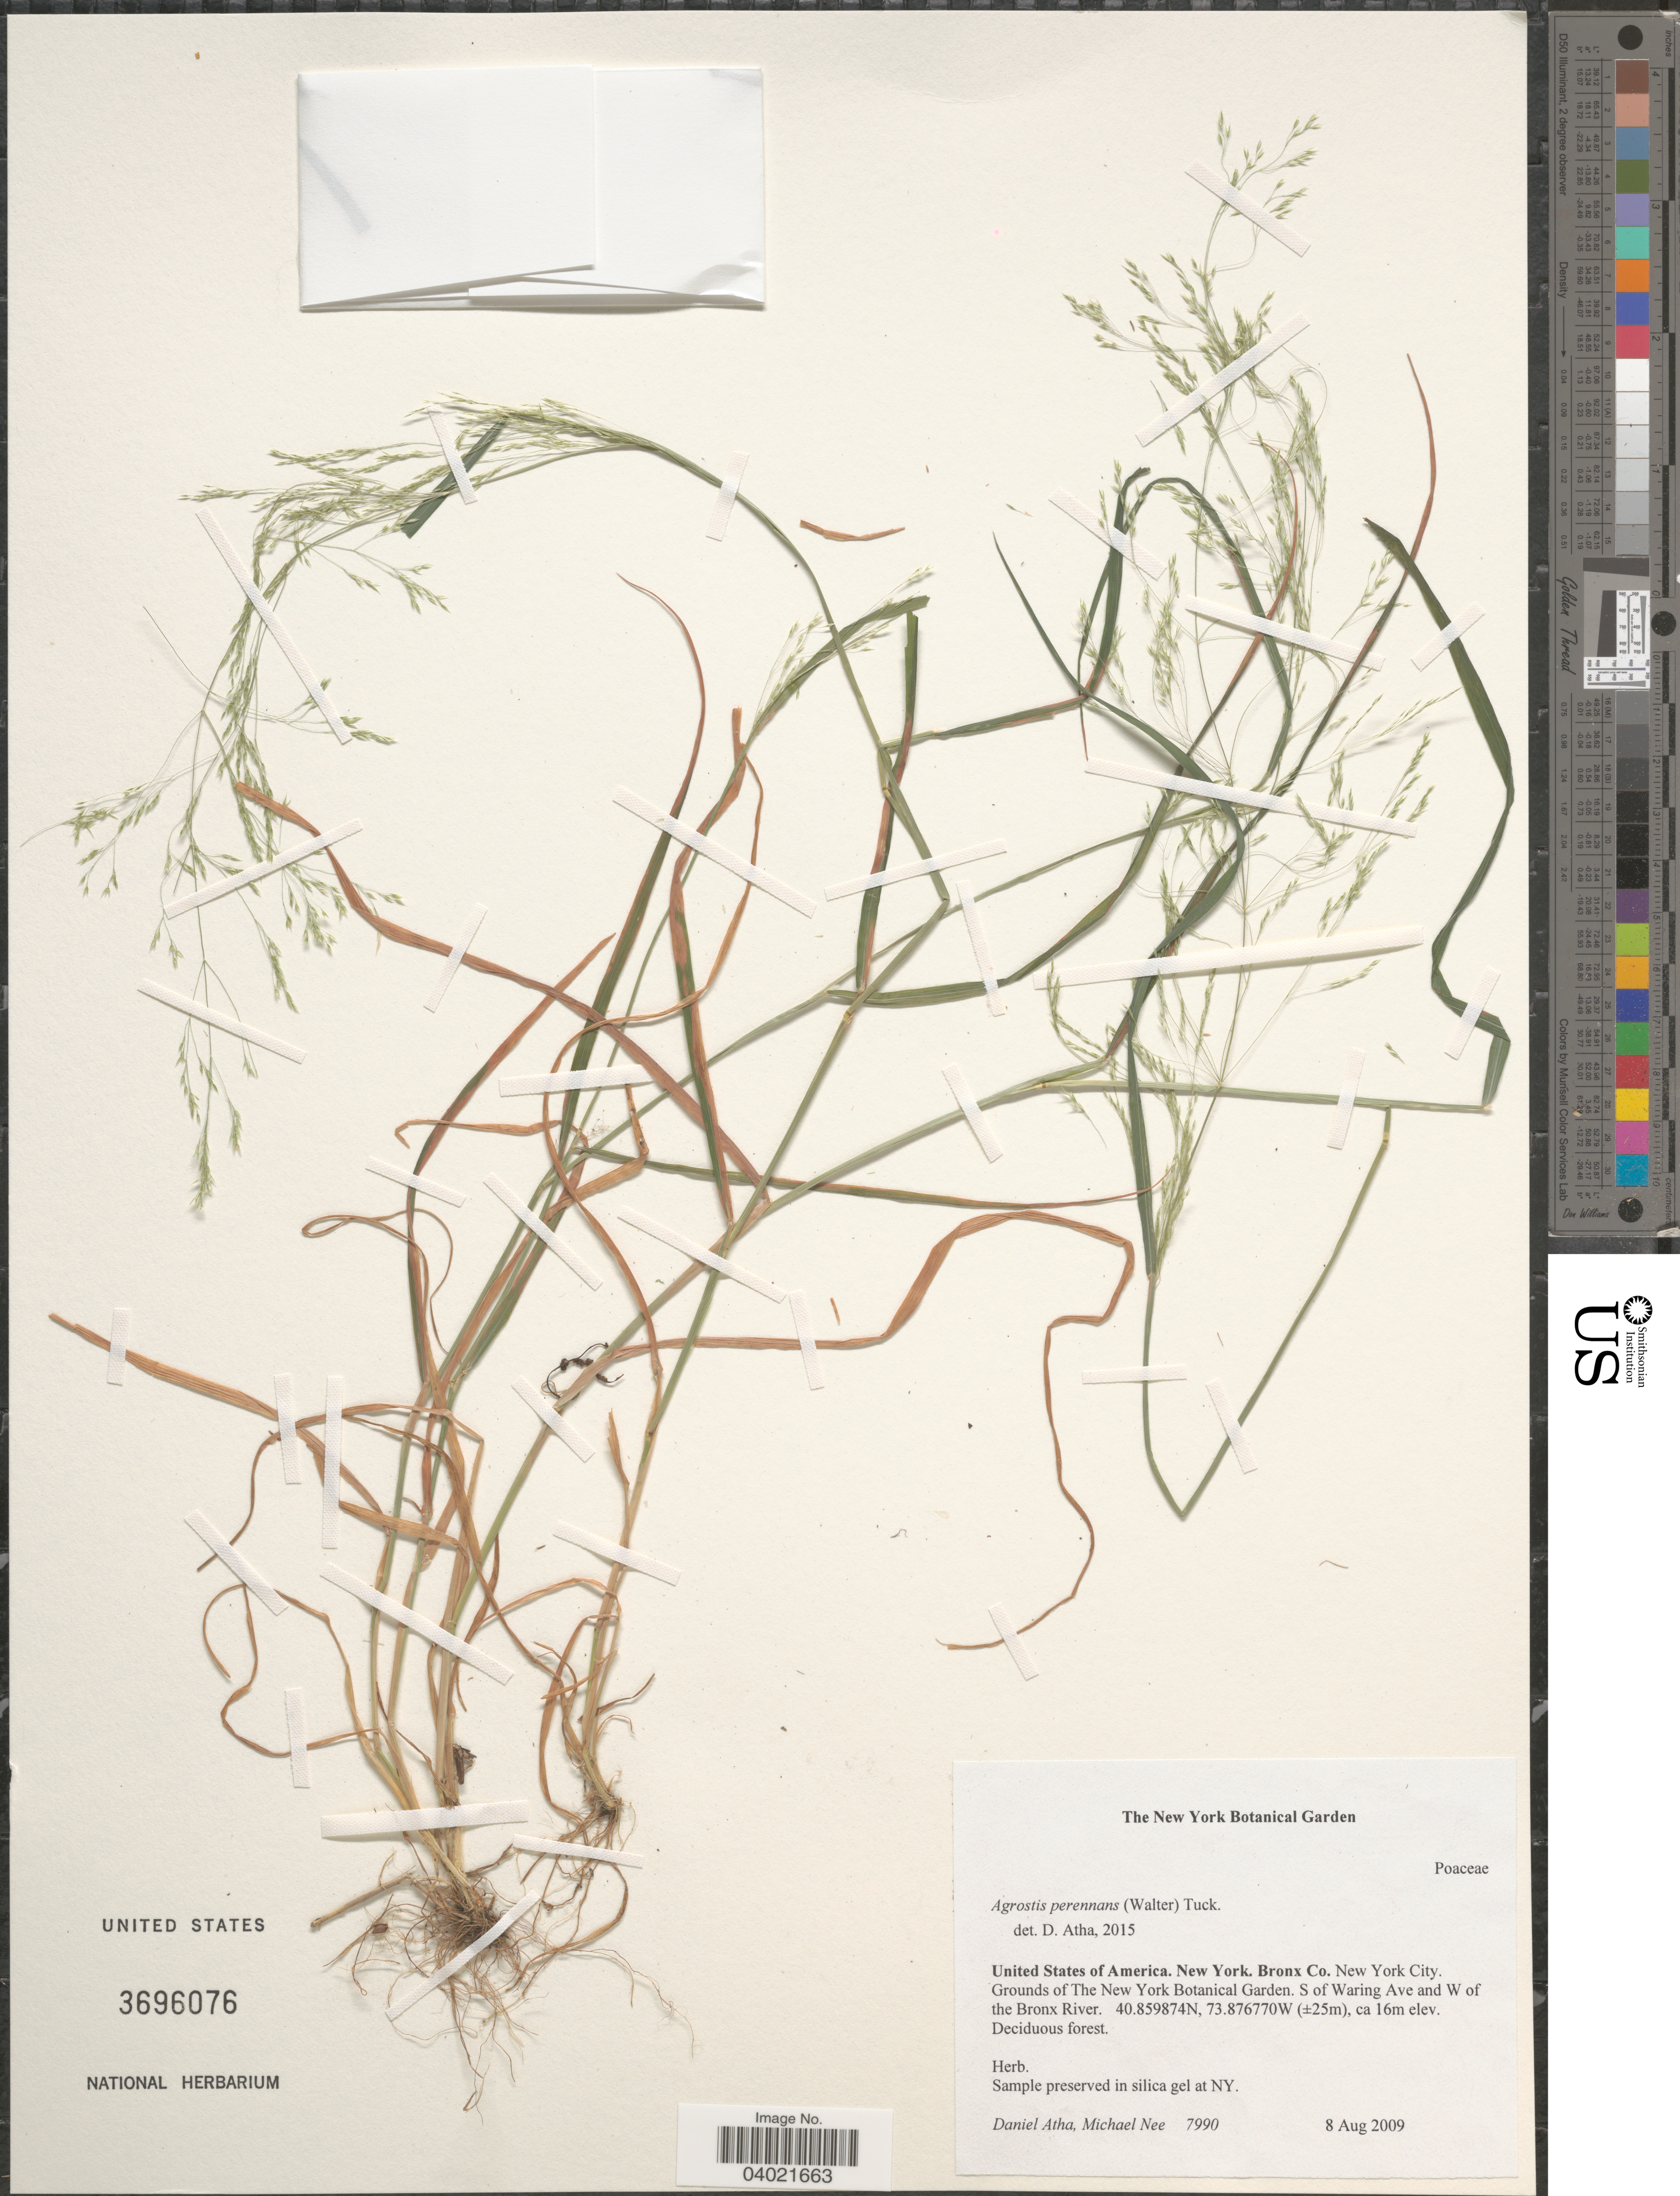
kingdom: Plantae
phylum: Tracheophyta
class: Liliopsida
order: Poales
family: Poaceae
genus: Agrostis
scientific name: Agrostis perennans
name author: (Walter) Tuck.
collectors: D. Atha & M. Nee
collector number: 7990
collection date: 2009-08-08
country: United States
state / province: New York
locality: Bronx Co. New York City. Grounds of The New York Botanical Garden. S of Waring Ave and W of the Bronx River.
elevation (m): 16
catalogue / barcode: US 3696076